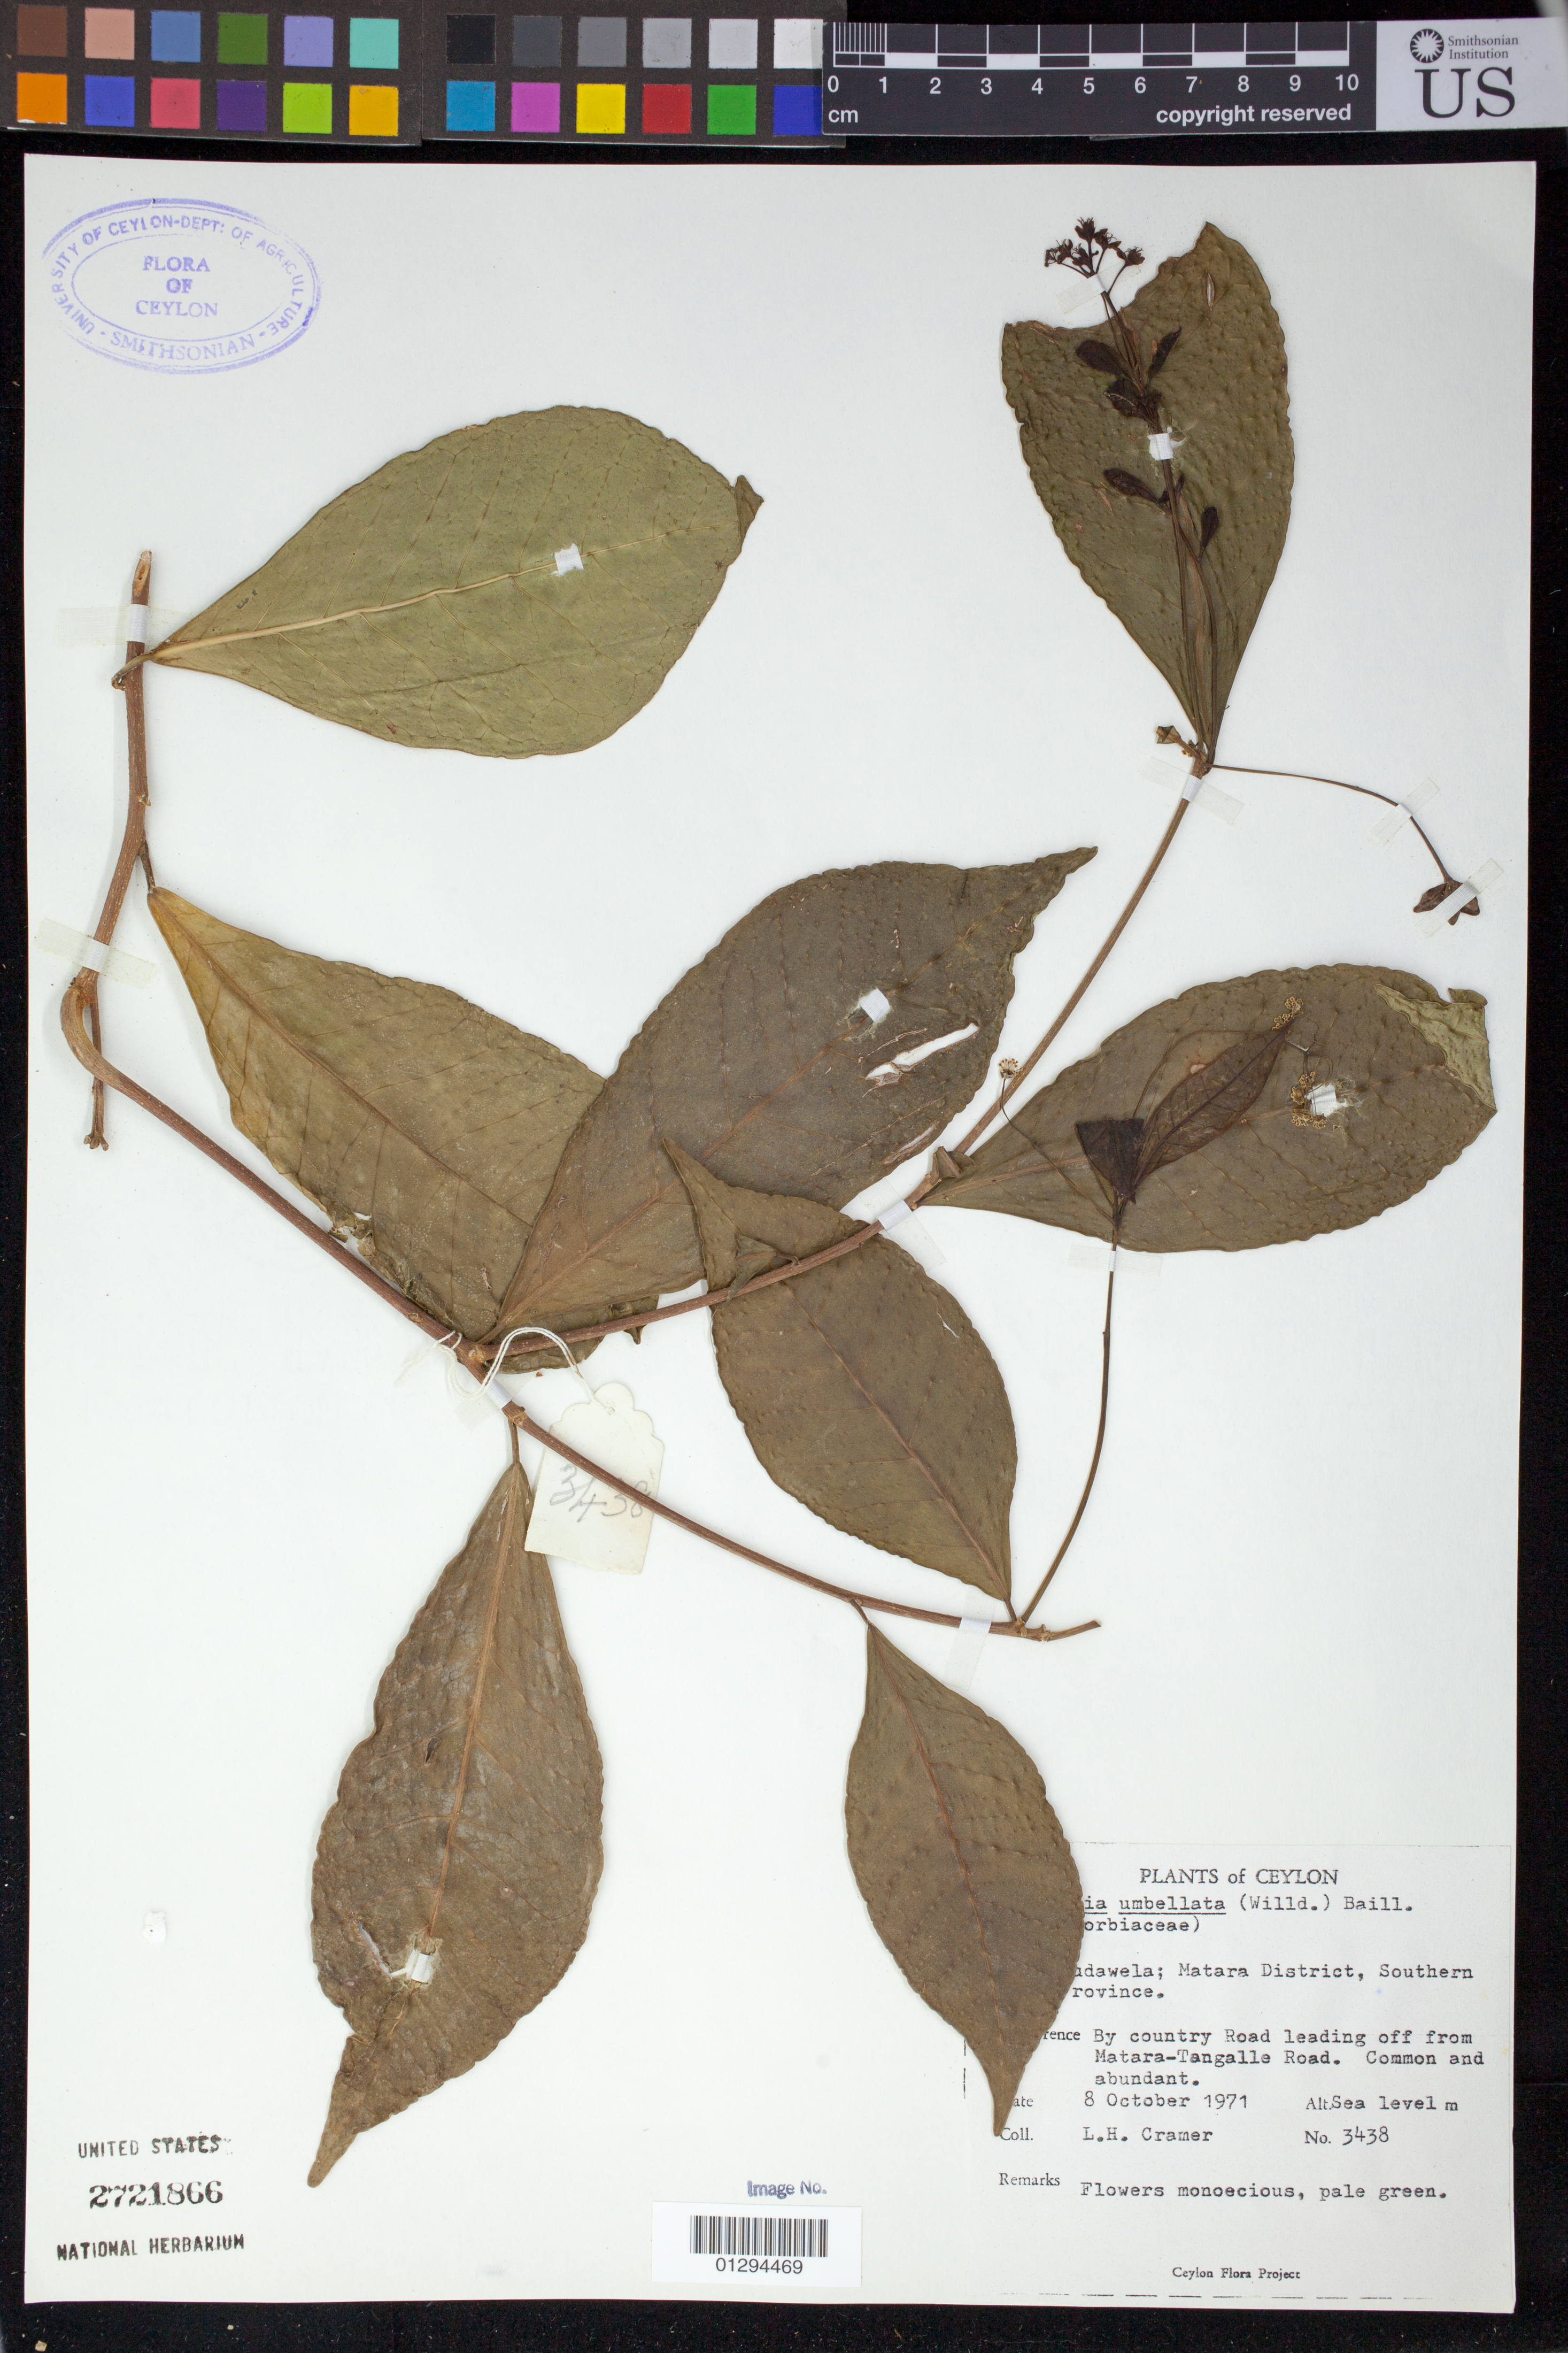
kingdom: Plantae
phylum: Tracheophyta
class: Magnoliopsida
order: Malpighiales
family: Euphorbiaceae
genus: Blachia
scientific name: Blachia umbellata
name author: (Willd.) Baill.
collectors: L. H. Cramer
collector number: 3438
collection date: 1971-10-08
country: Sri Lanka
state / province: Southern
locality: Udawela; Matara District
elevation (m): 0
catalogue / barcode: US 2721866